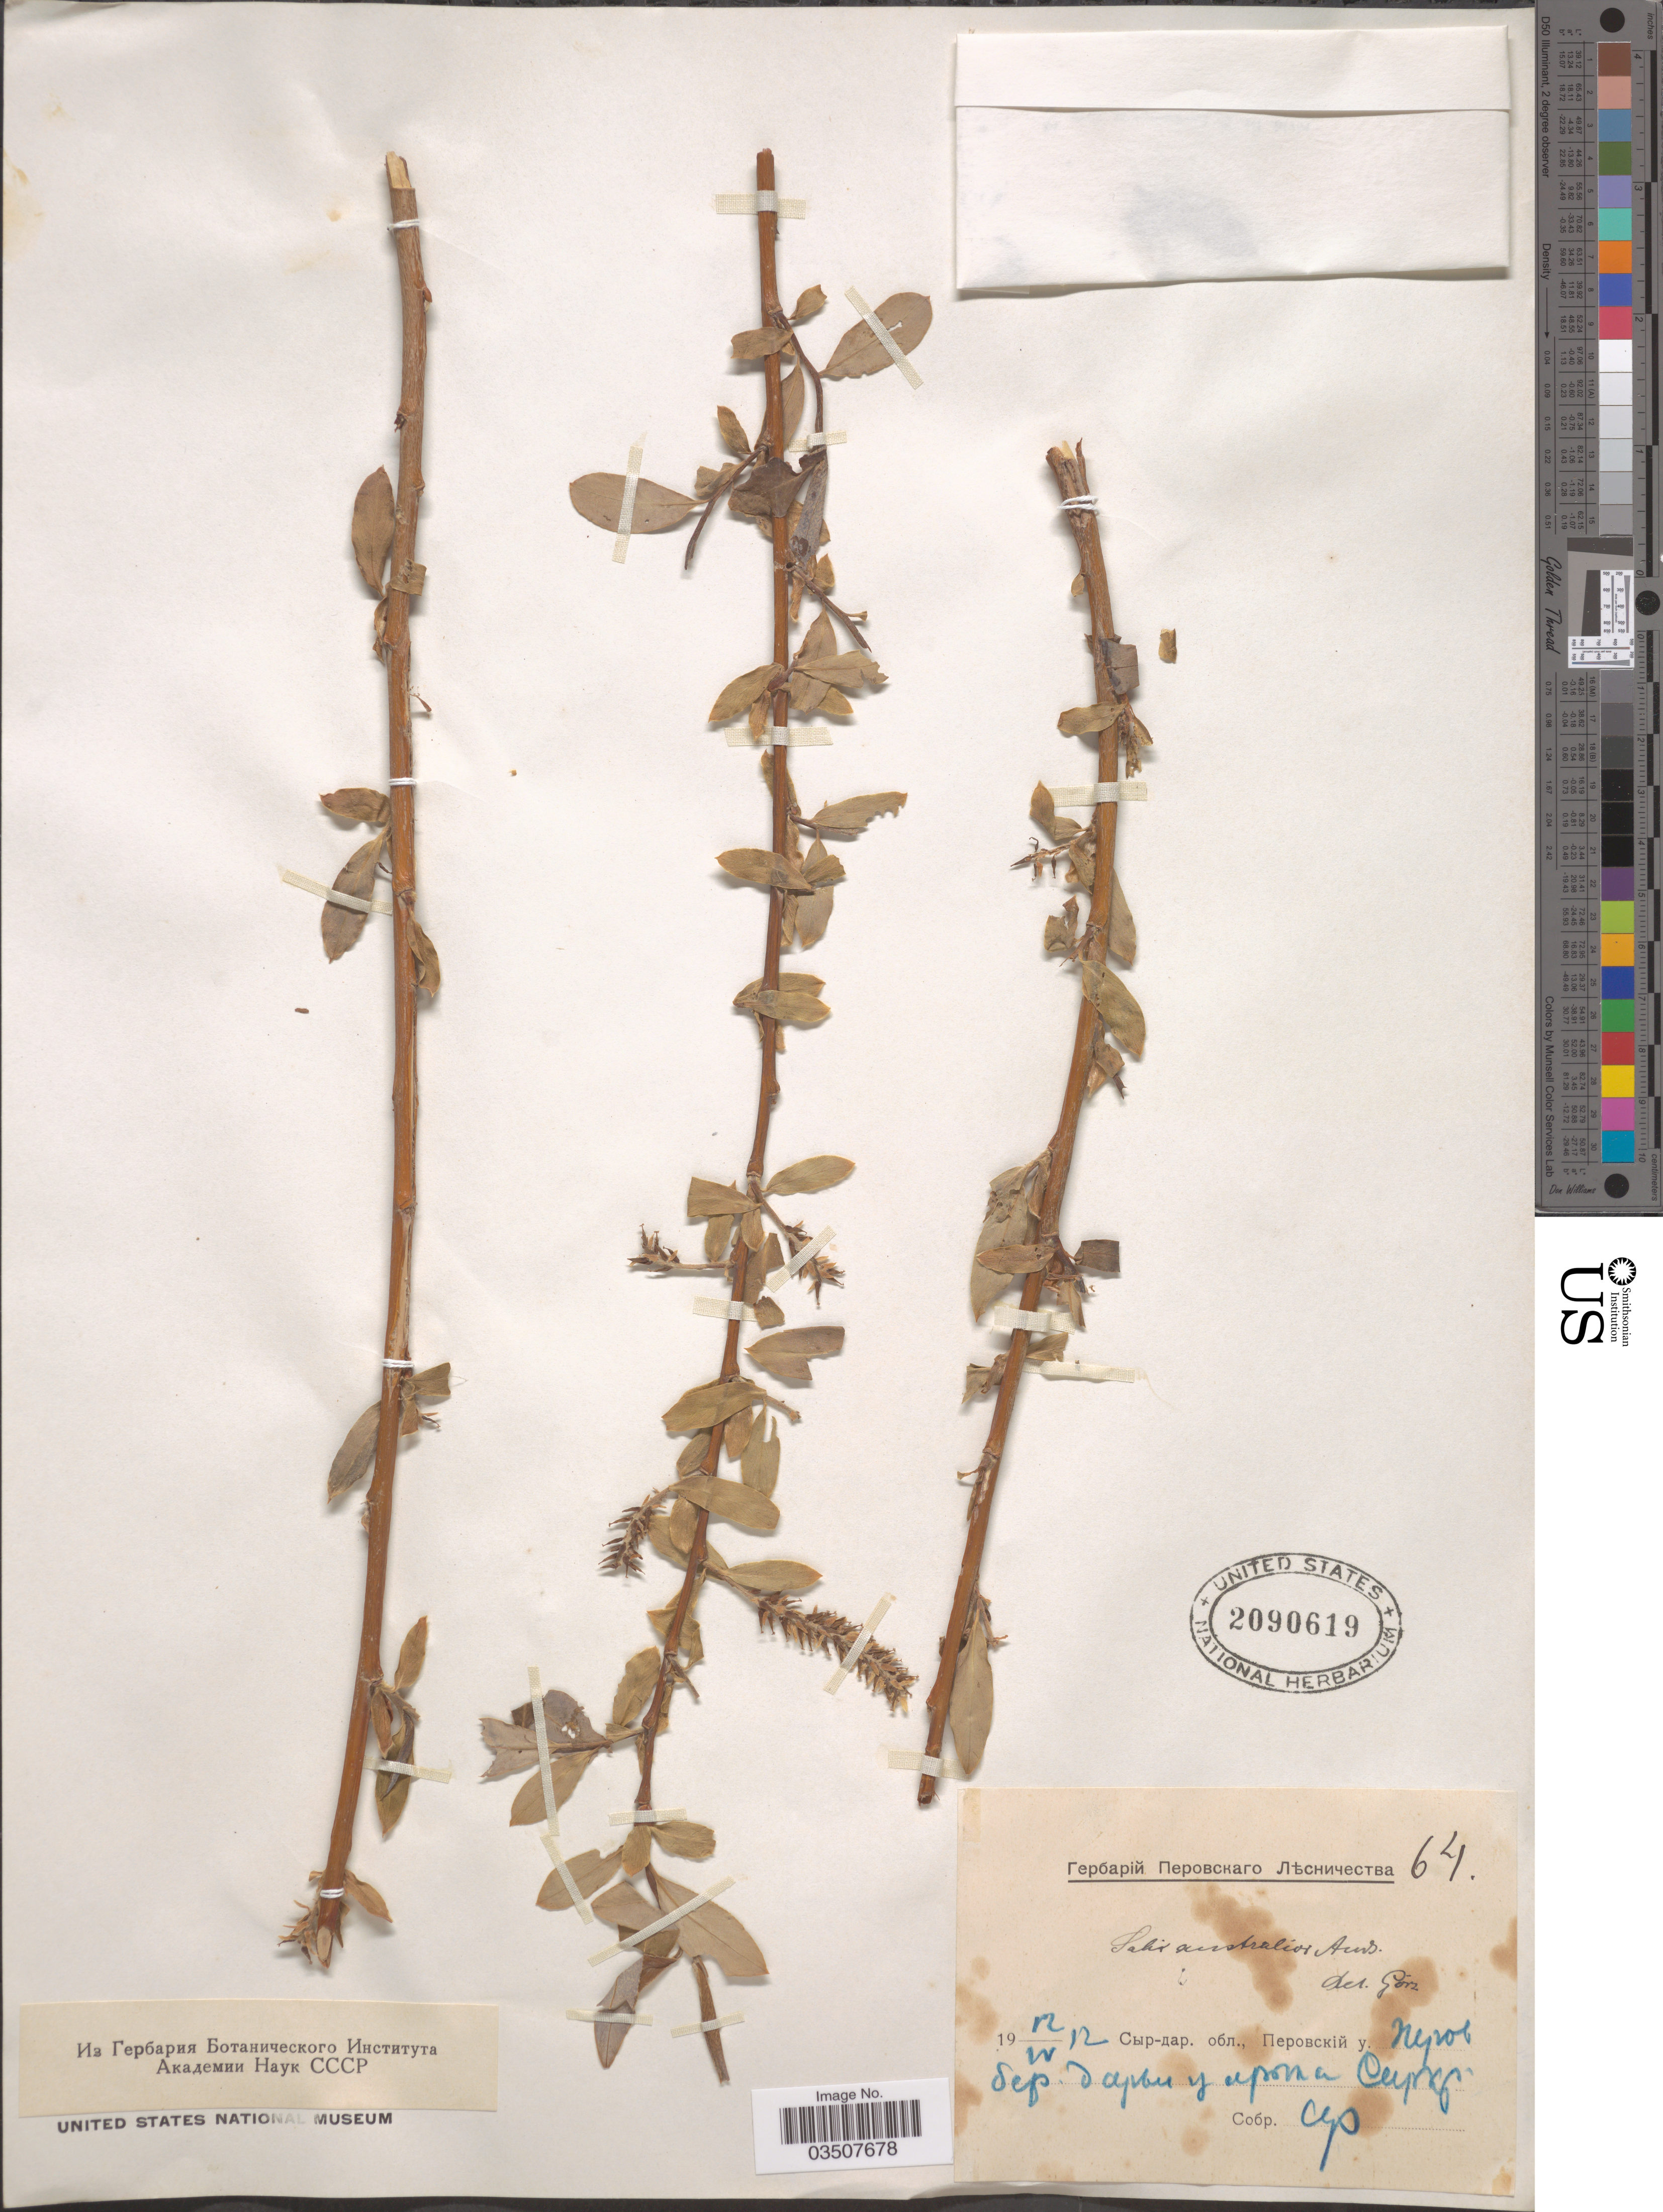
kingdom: Plantae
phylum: Tracheophyta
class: Magnoliopsida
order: Malpighiales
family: Salicaceae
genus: Salix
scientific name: Salix australior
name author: Andersson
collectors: X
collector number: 64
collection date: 1912-06-12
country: Uzbekistan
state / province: Sirdaryo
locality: Shore of Syr Darya.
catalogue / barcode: US 2090619